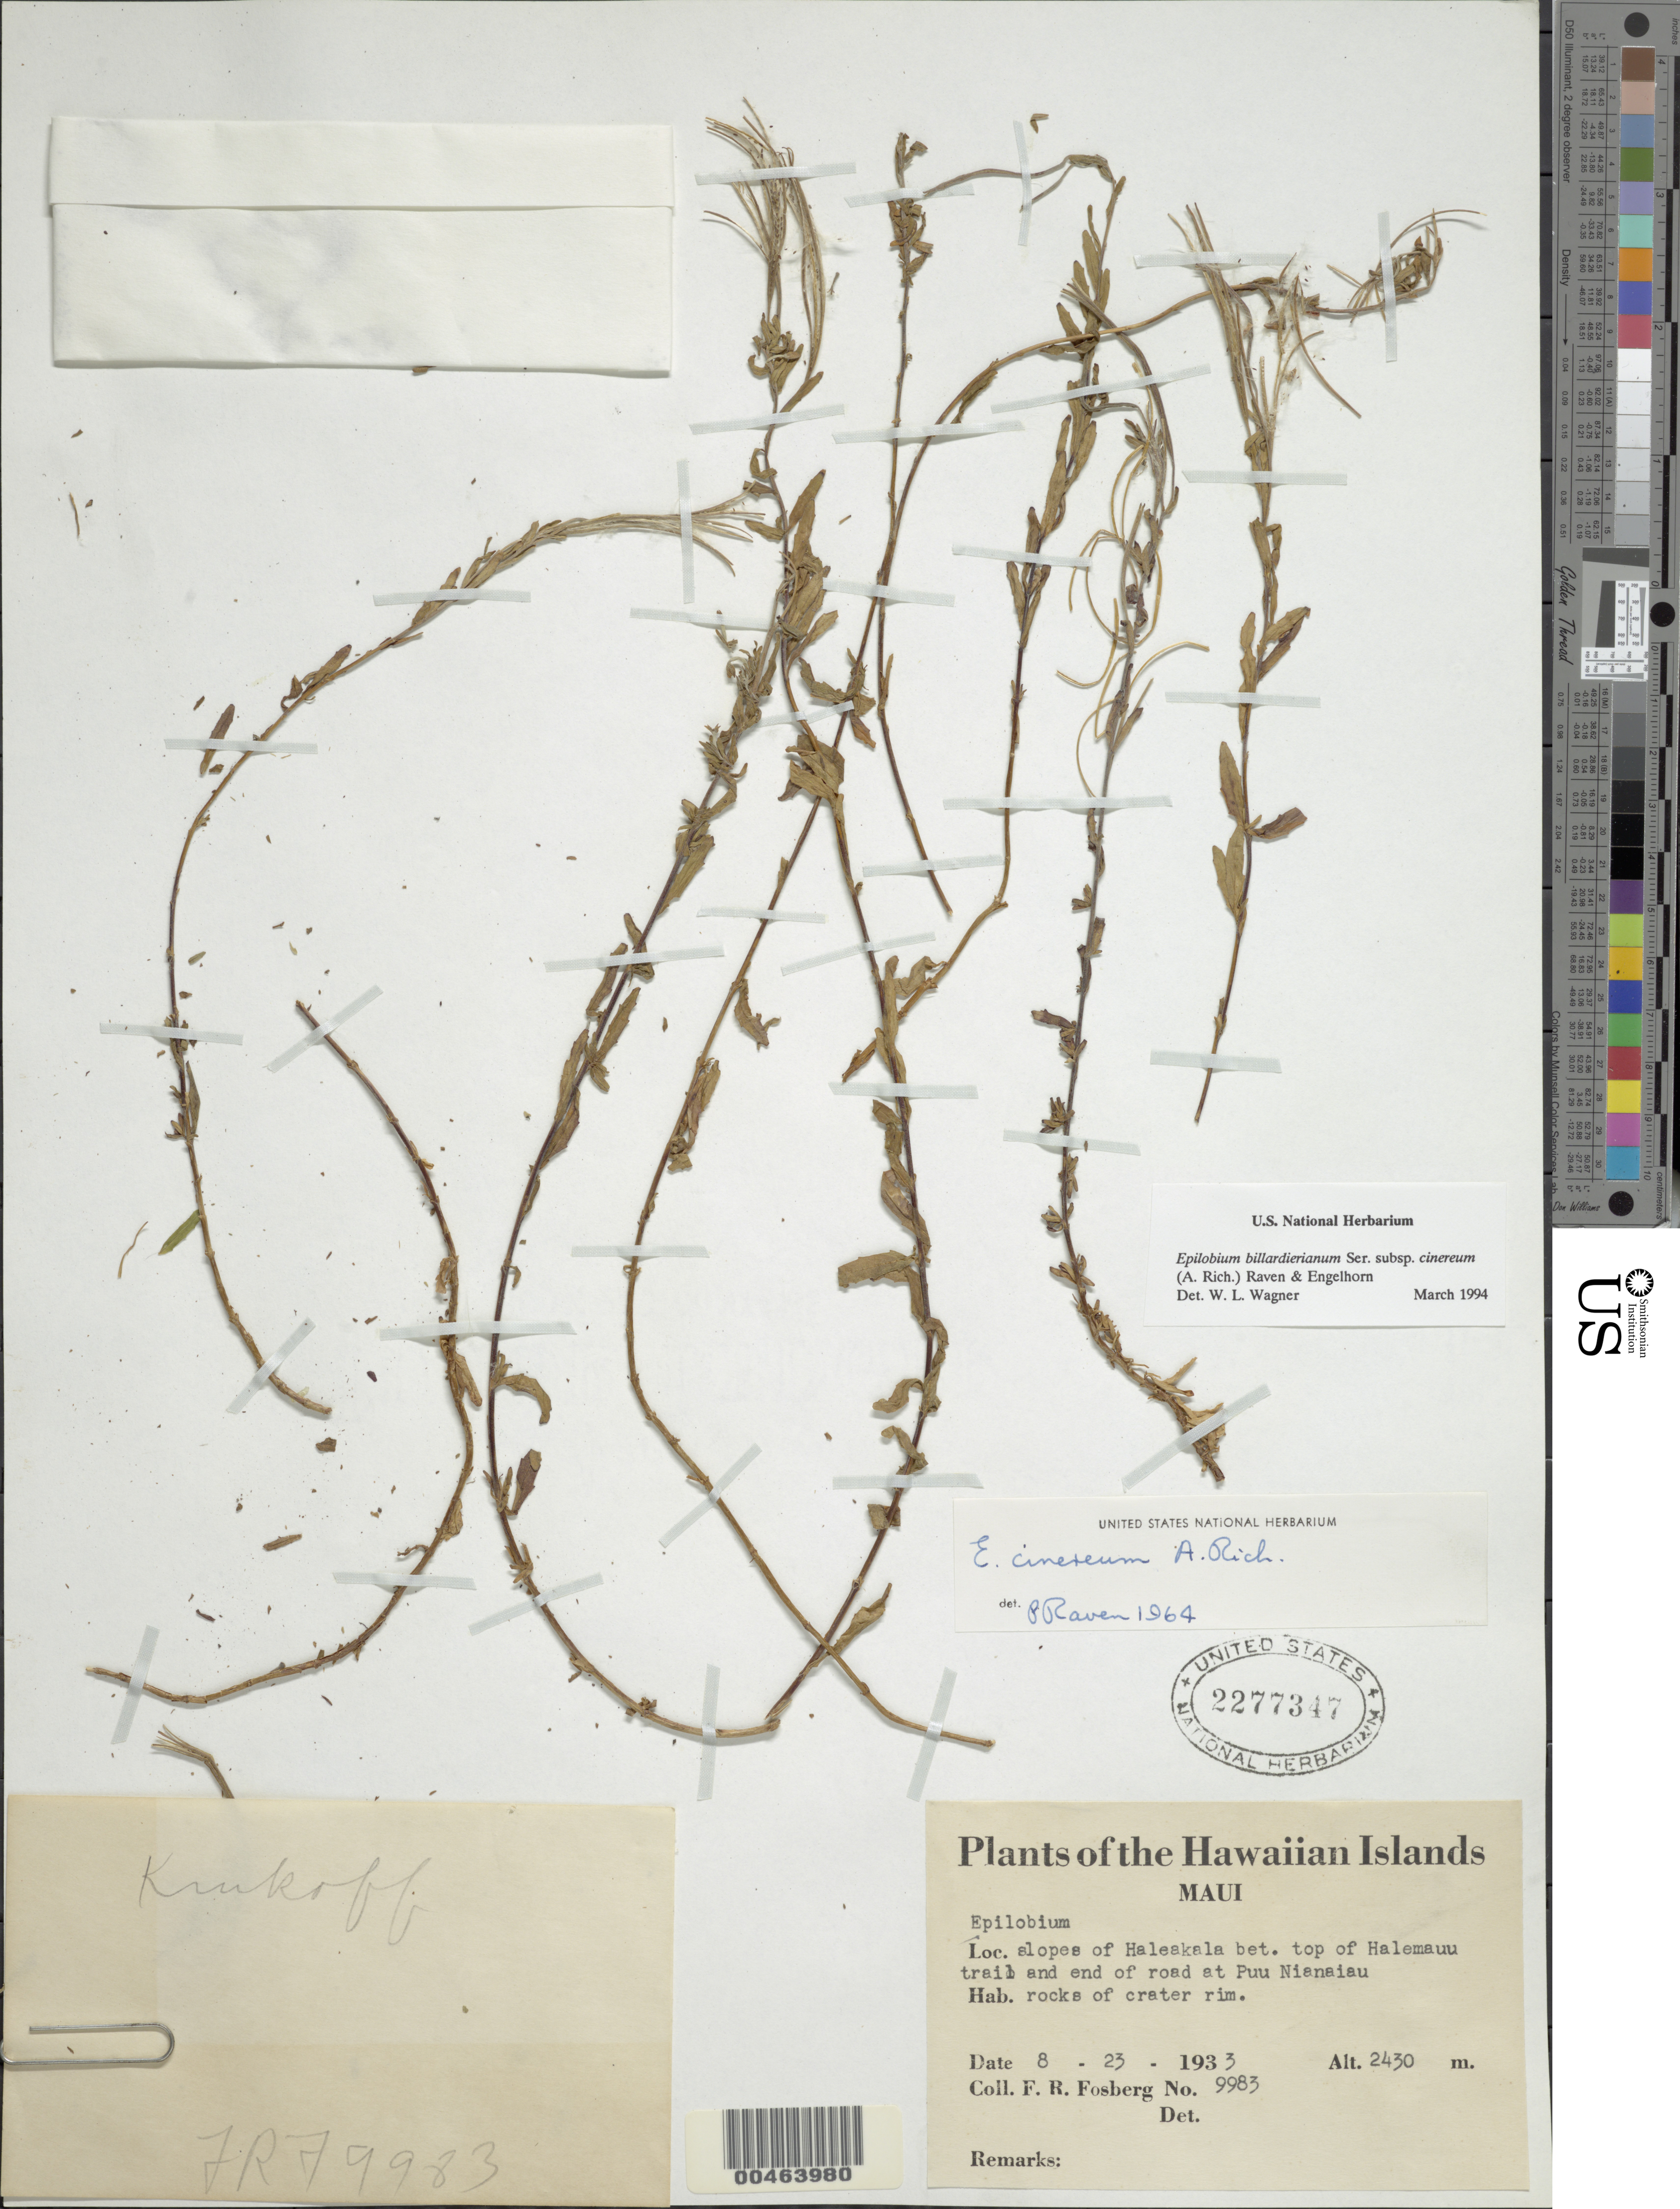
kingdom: Plantae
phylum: Tracheophyta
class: Magnoliopsida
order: Myrtales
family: Onagraceae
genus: Epilobium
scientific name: Epilobium billardiereanum subsp. cinereum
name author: (A. Rich.) P.H. Raven & Engelhorn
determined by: Wagner, W. L., (BOT), Smithsonian Institution - National Museum of Natural History (UNITED STATES)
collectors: F. R. Fosberg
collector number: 9983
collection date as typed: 23 Aug 1933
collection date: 1933-08-23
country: United States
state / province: Hawaii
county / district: Maui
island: Maui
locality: Slopes of Haleakala between top of Haleamauu trail and end of road at Puu Nianaiau, Crater Rim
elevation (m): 2430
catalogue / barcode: US 2277347